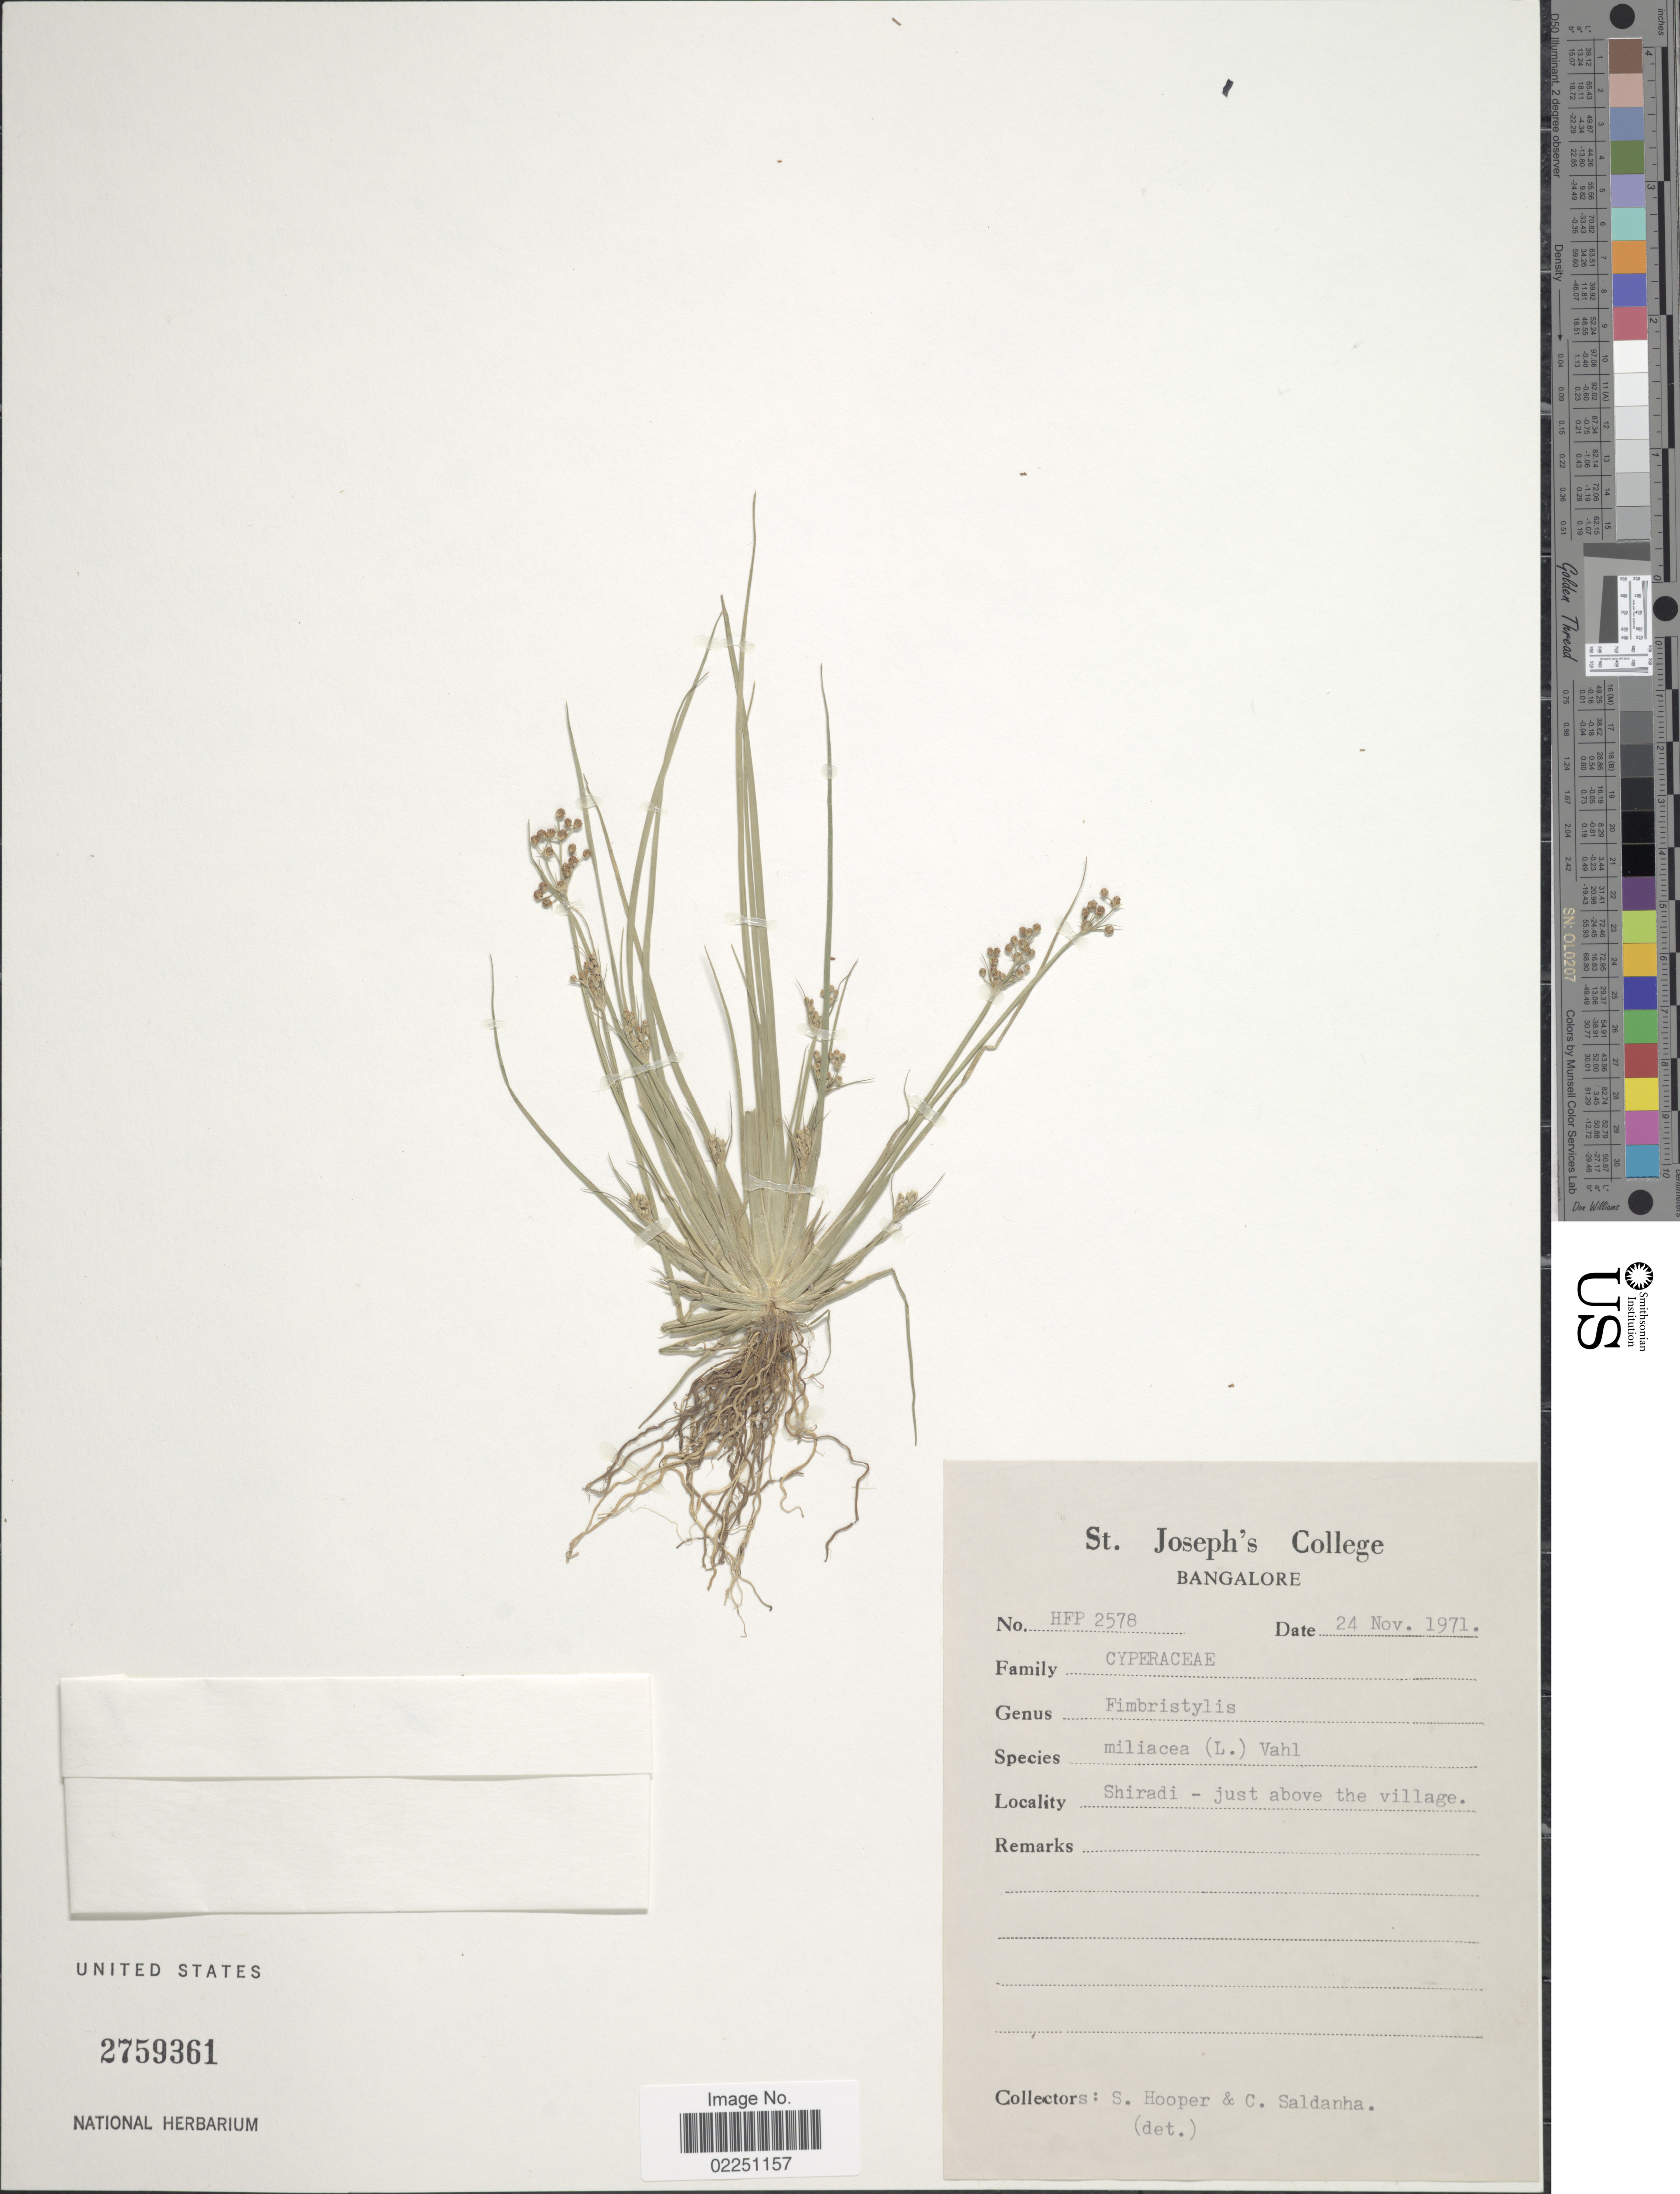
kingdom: Plantae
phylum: Tracheophyta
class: Liliopsida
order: Poales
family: Cyperaceae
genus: Fimbristylis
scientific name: Fimbristylis littoralis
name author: Gaudich.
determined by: Strong, M. T., (US), Smithsonian Institution - National Museum of Natural History (UNITED STATES)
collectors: S. S. Hooper & C. Saldanha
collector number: HFP2578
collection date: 1971-11-24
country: India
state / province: Karnataka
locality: Shiradi - just above the village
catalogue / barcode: US 2759361